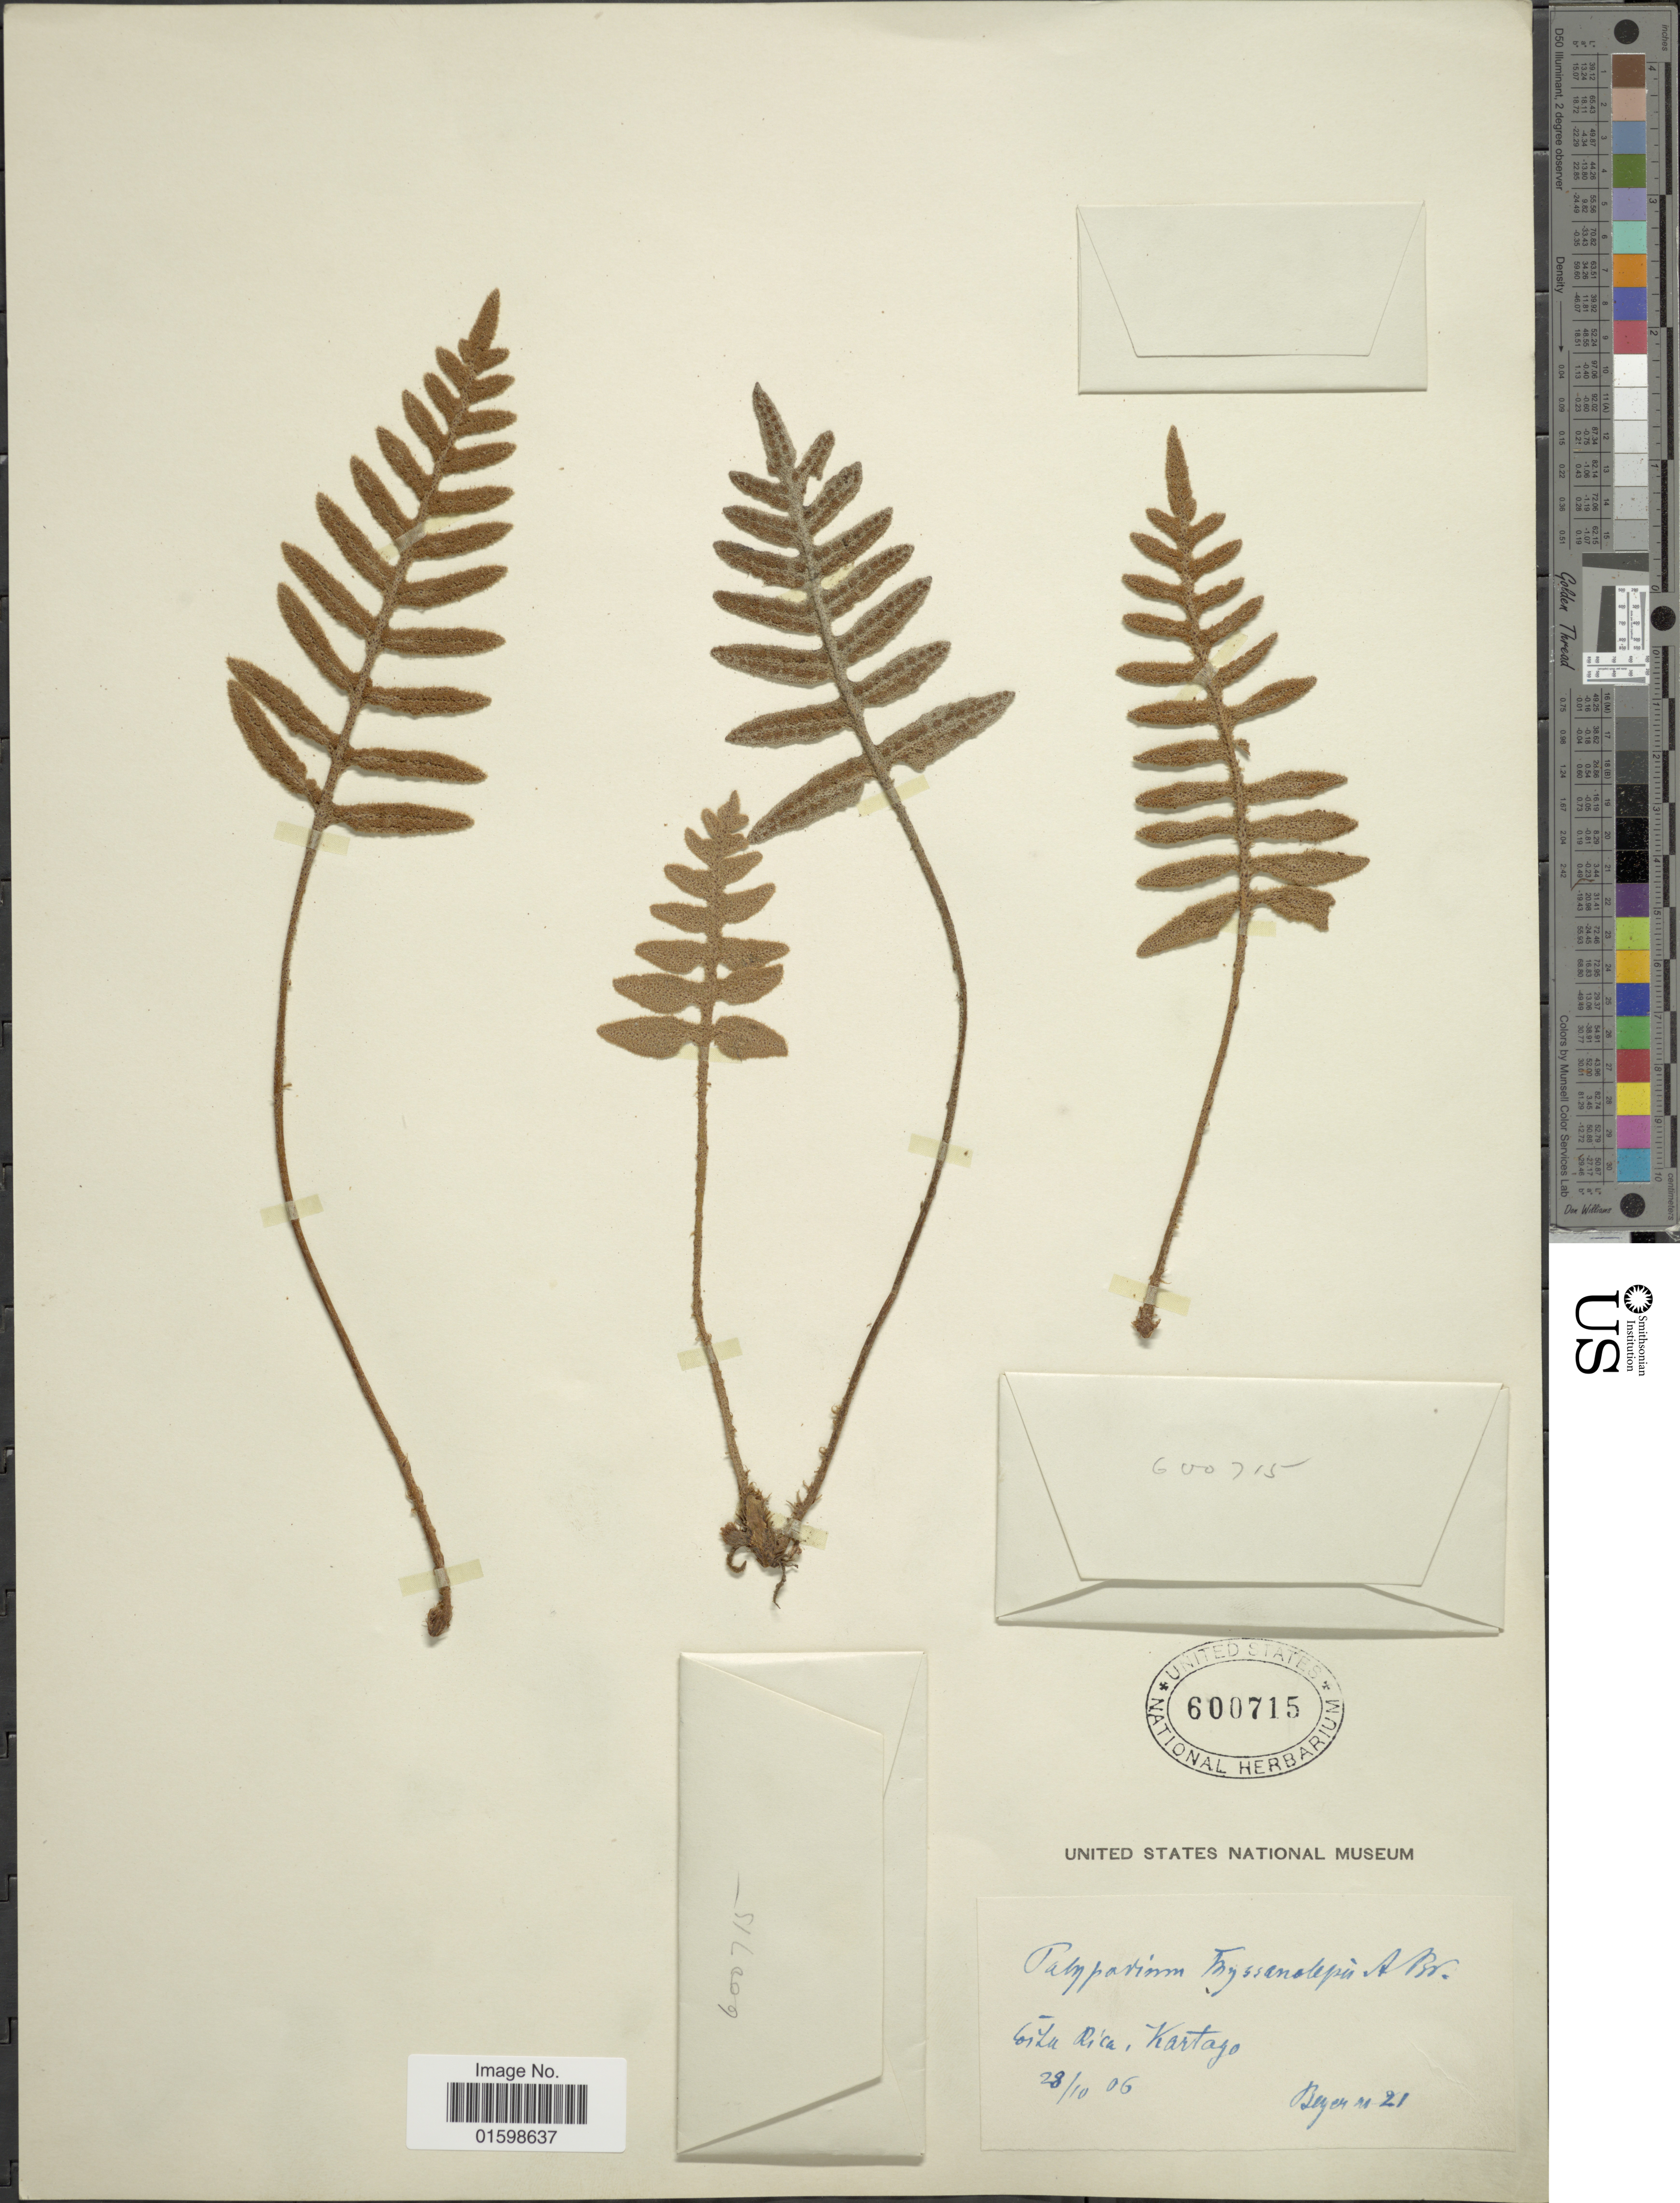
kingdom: Plantae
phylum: Tracheophyta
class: Polypodiopsida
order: Polypodiales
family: Polypodiaceae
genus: Pleopeltis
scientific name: Pleopeltis thyssanolepis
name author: (A. Braun ex Klotzsch) E.G. Andrews & Windham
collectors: -. Beyer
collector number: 21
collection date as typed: Transcribed d/m/y: 28/10/6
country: Costa Rica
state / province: Cartago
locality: Kartago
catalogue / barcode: US 600715